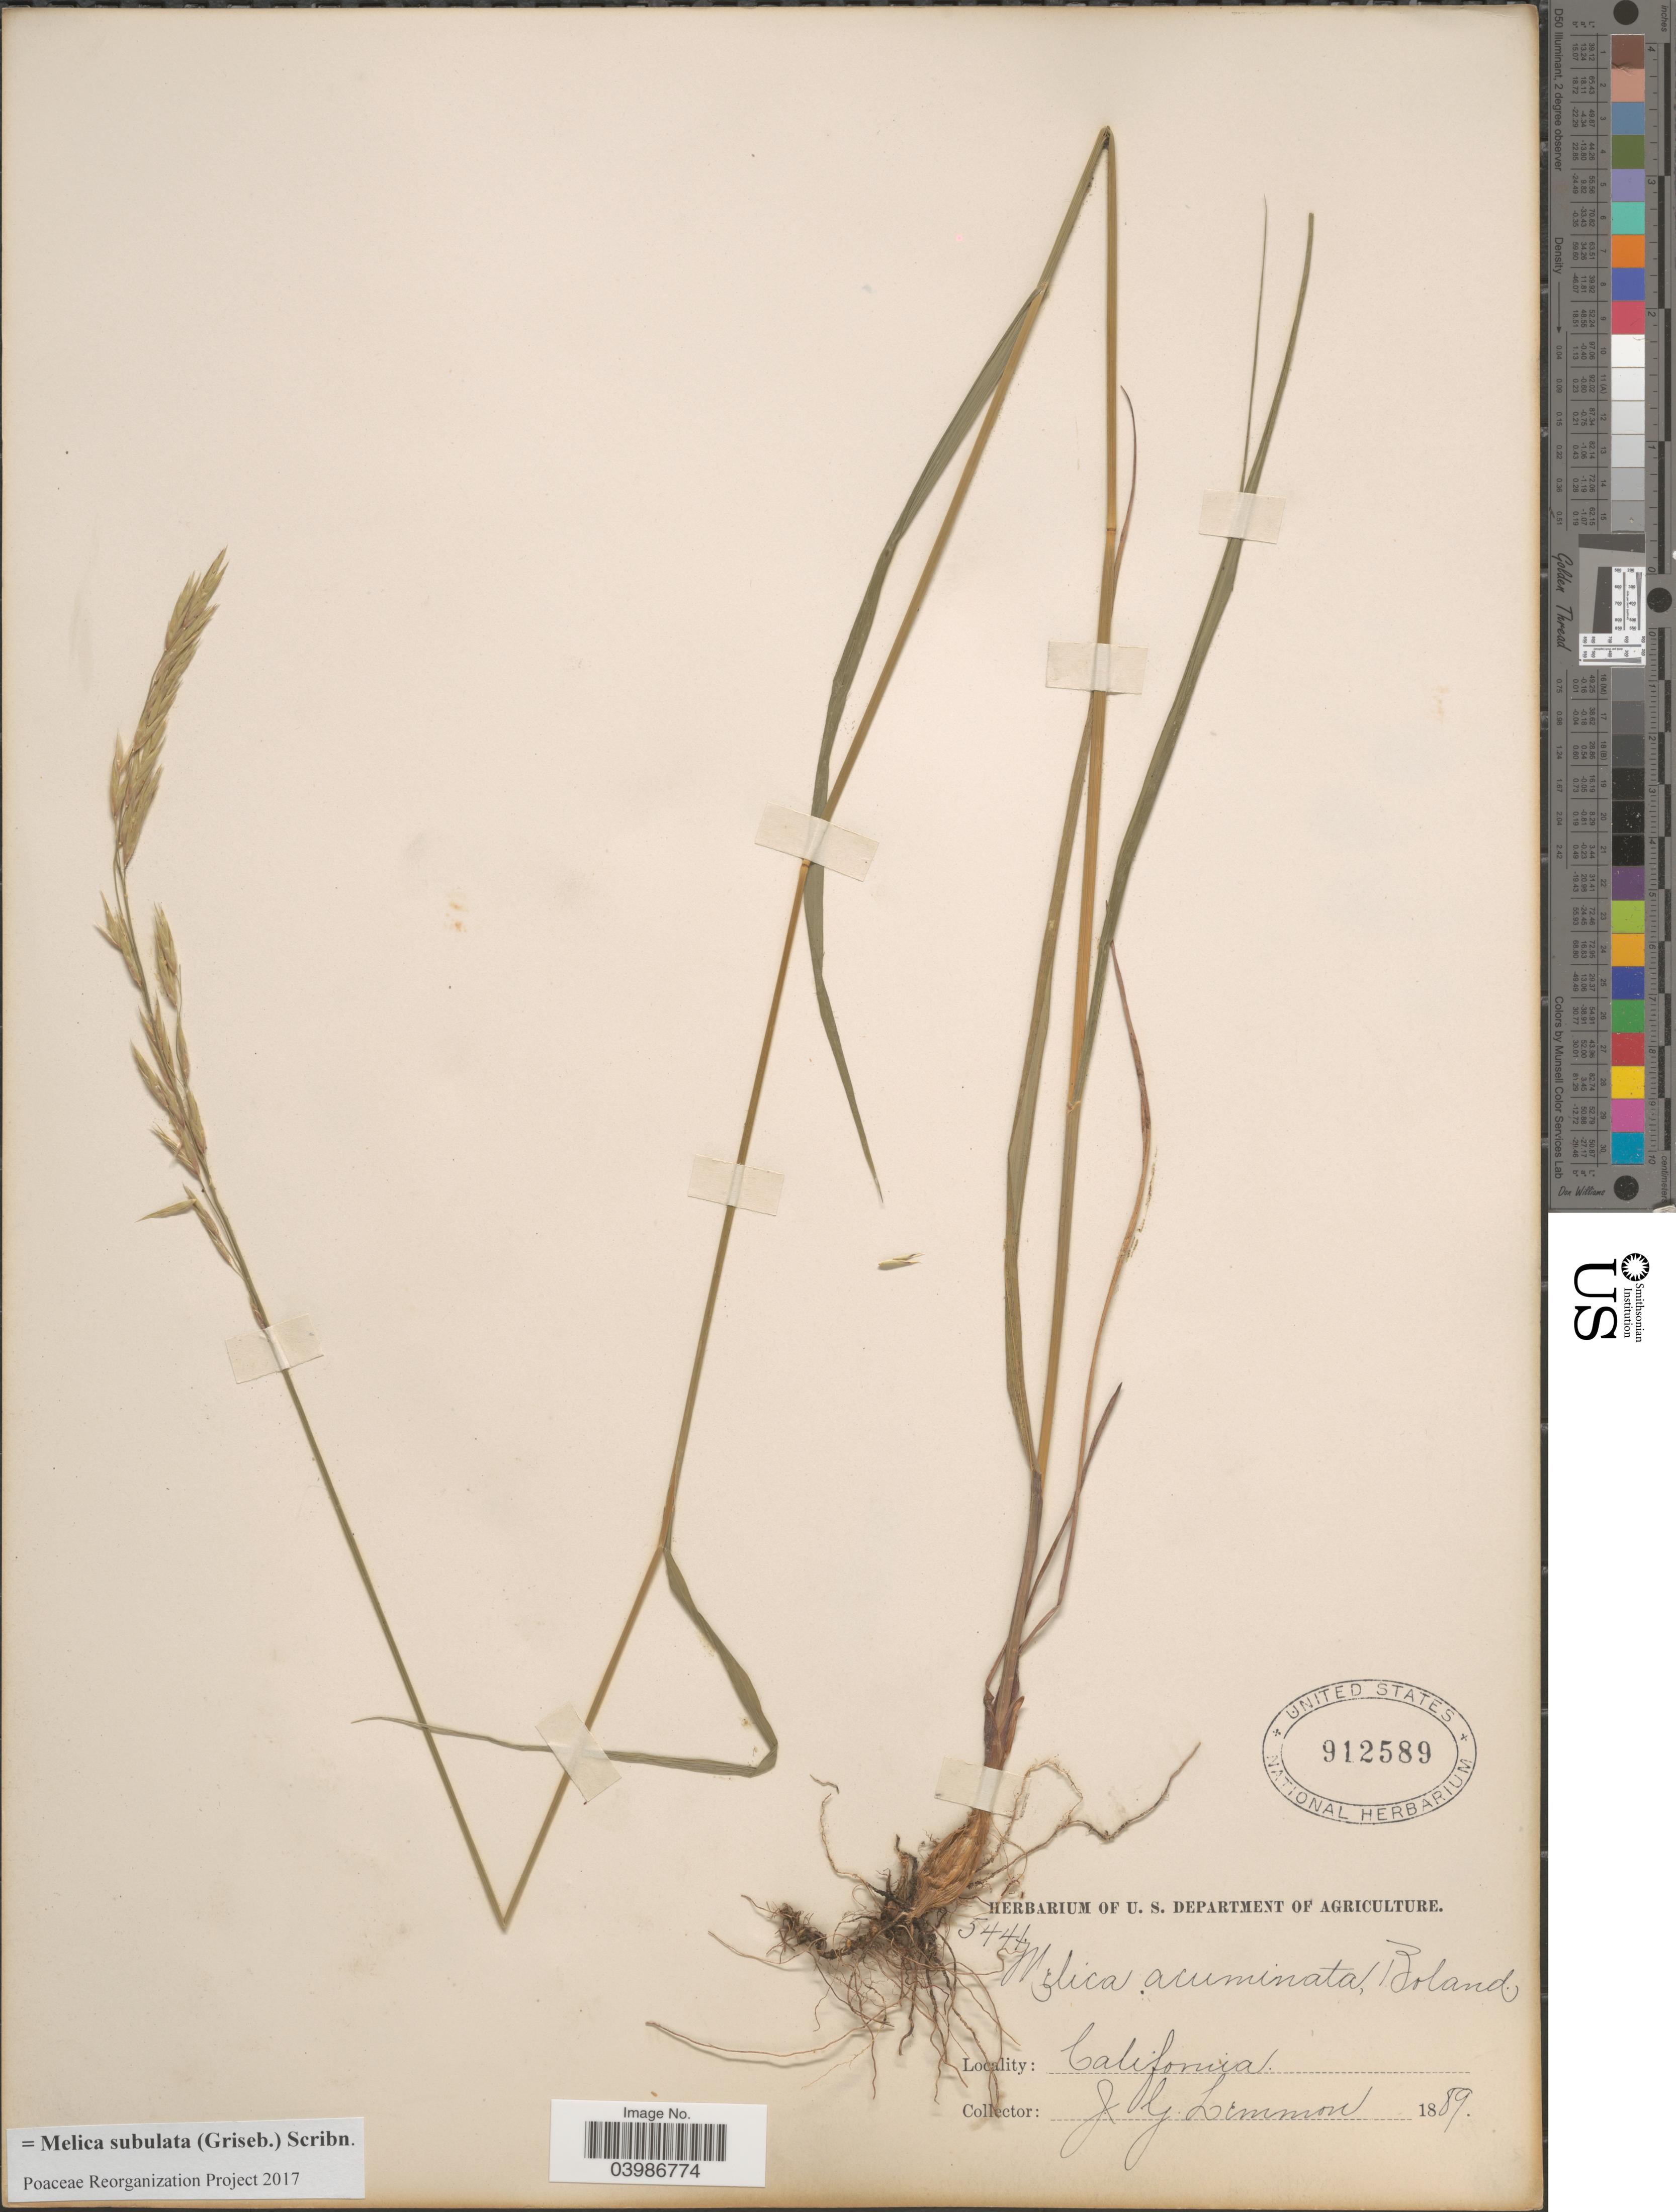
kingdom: Plantae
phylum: Tracheophyta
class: Liliopsida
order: Poales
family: Poaceae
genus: Melica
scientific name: Melica subulata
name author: (Griseb.) Scribn.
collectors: J. Lemmon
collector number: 5441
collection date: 1889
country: United States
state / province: California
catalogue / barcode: US 912589